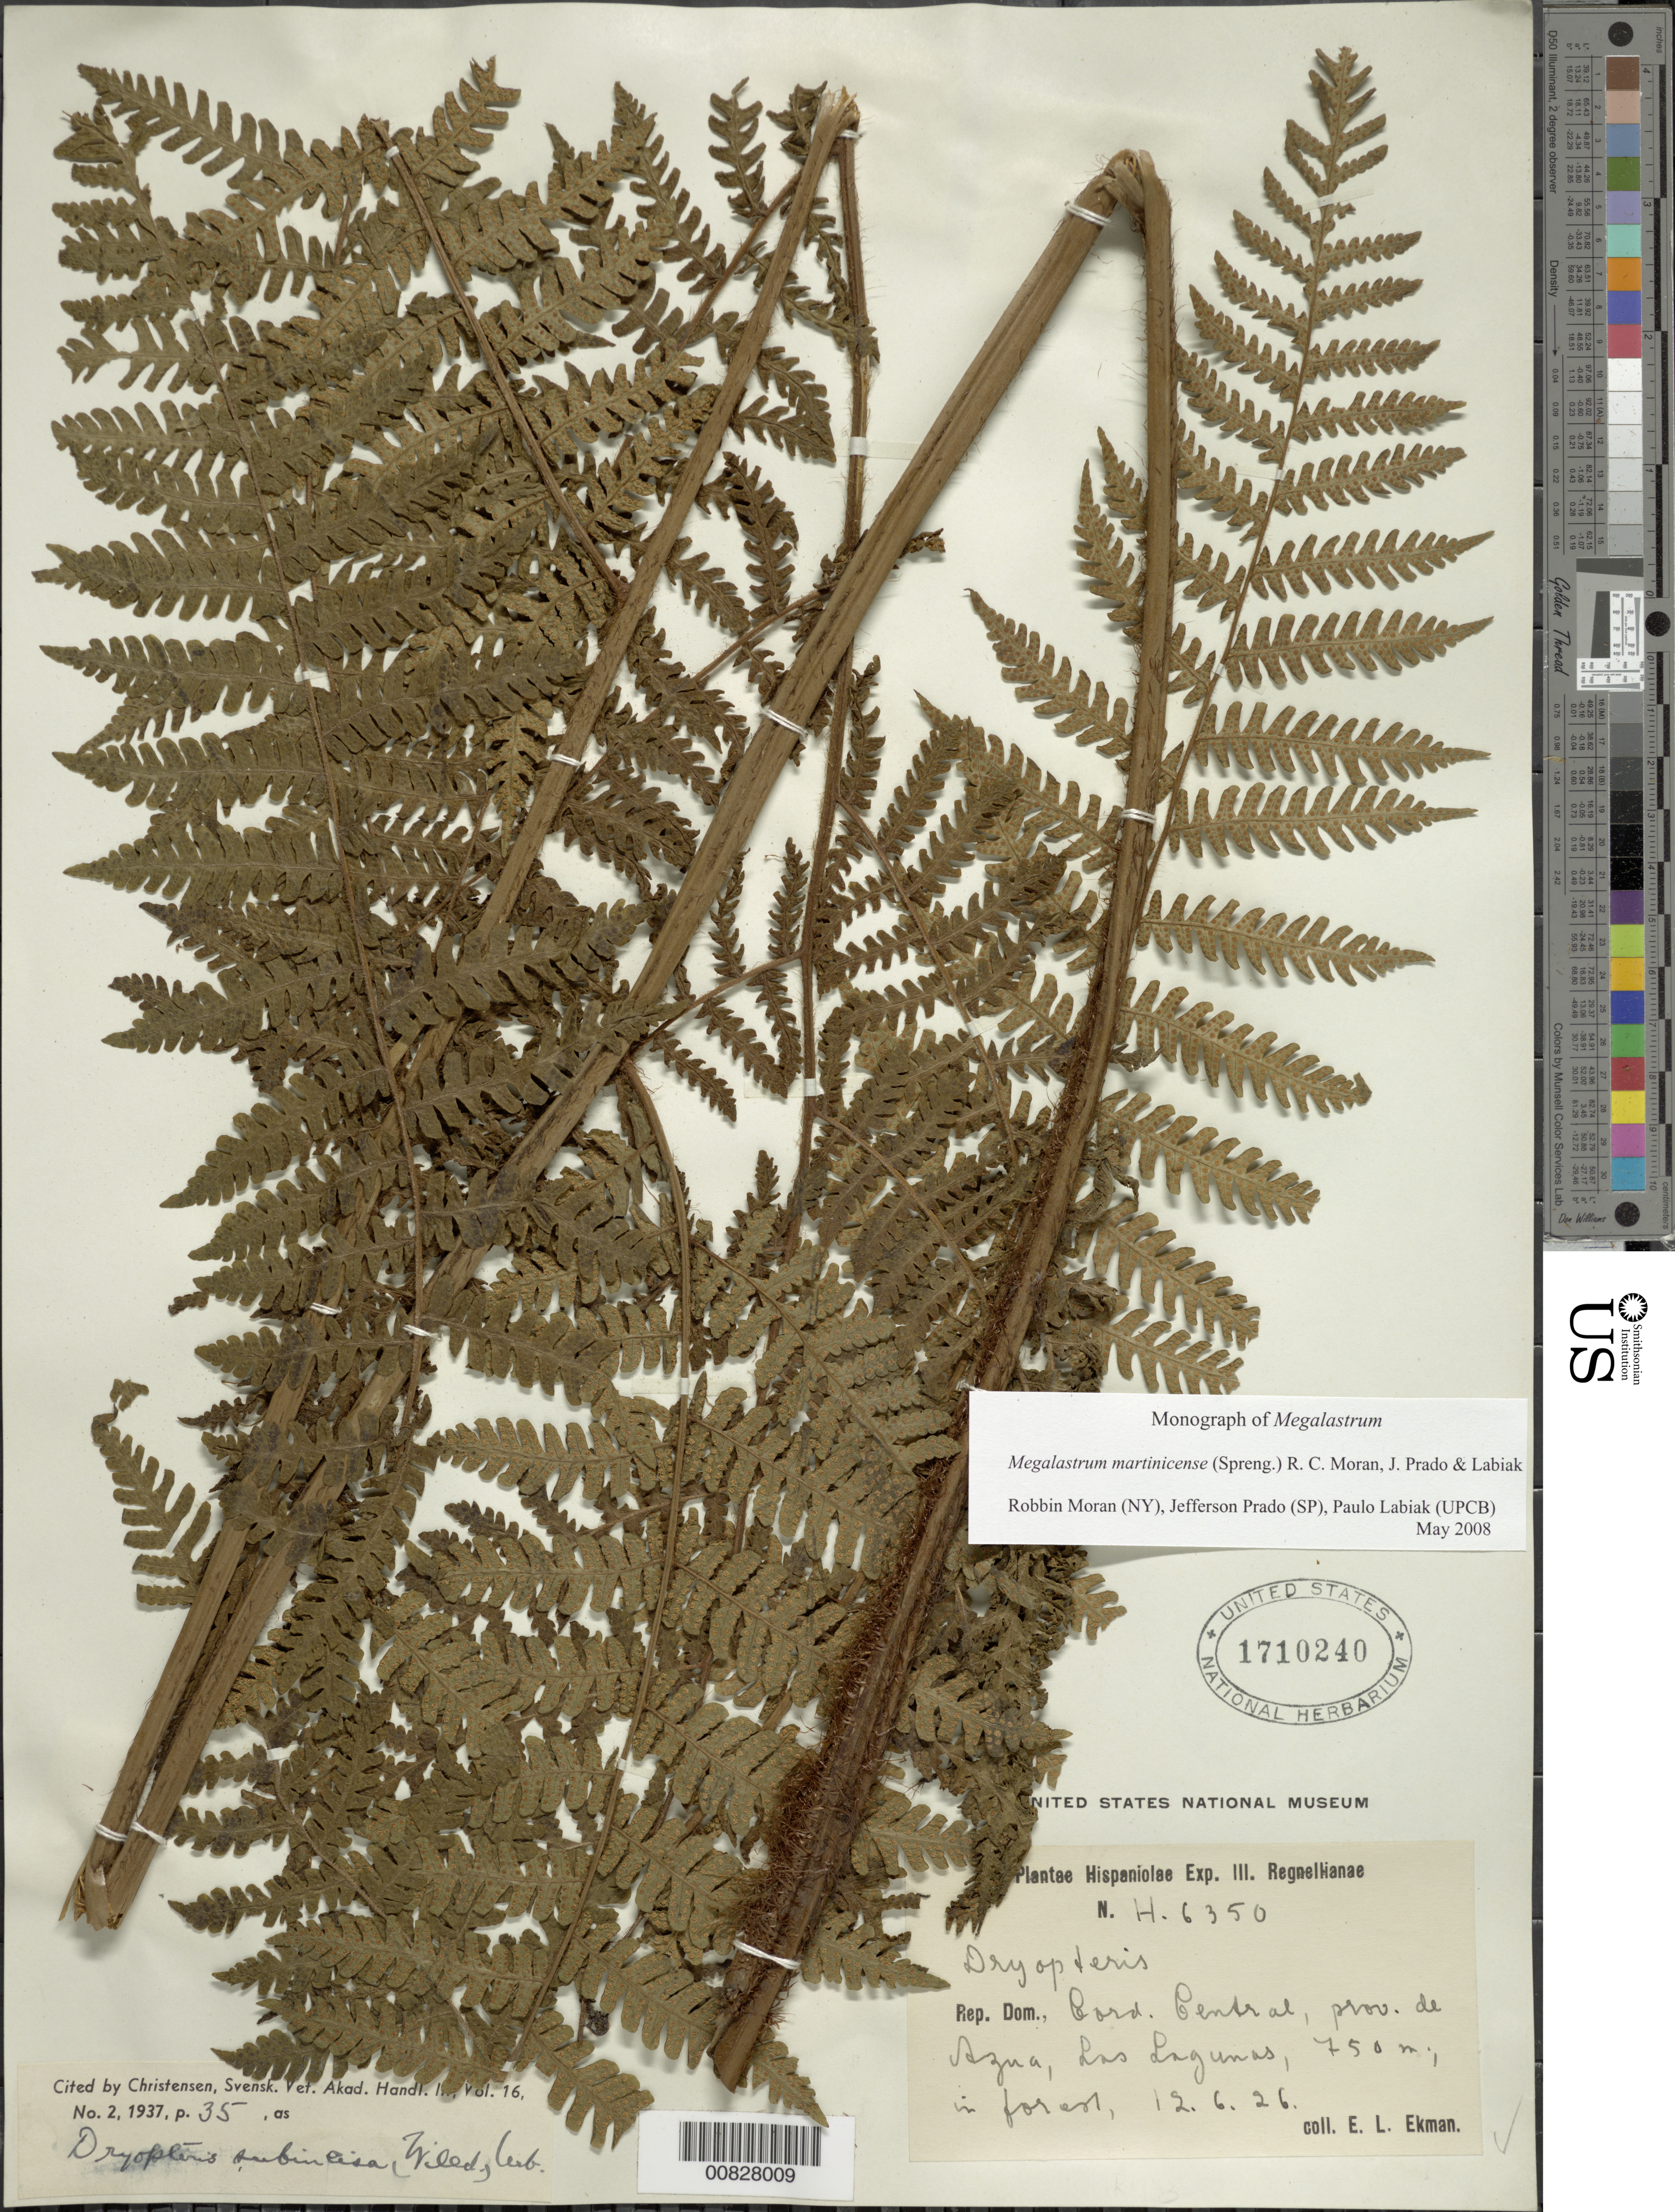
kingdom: Plantae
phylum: Tracheophyta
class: Polypodiopsida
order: Polypodiales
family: Dryopteridaceae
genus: Megalastrum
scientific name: Megalastrum martinicense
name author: (Spreng.) R.C. Moran et al.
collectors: E. L. Ekman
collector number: H 6350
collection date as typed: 12 Jun 1926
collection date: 1926-06-12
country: Dominican Republic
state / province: Azua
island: Hispaniola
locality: Cordillera Central, Las Lagunas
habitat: Forest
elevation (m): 750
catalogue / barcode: US 1710240